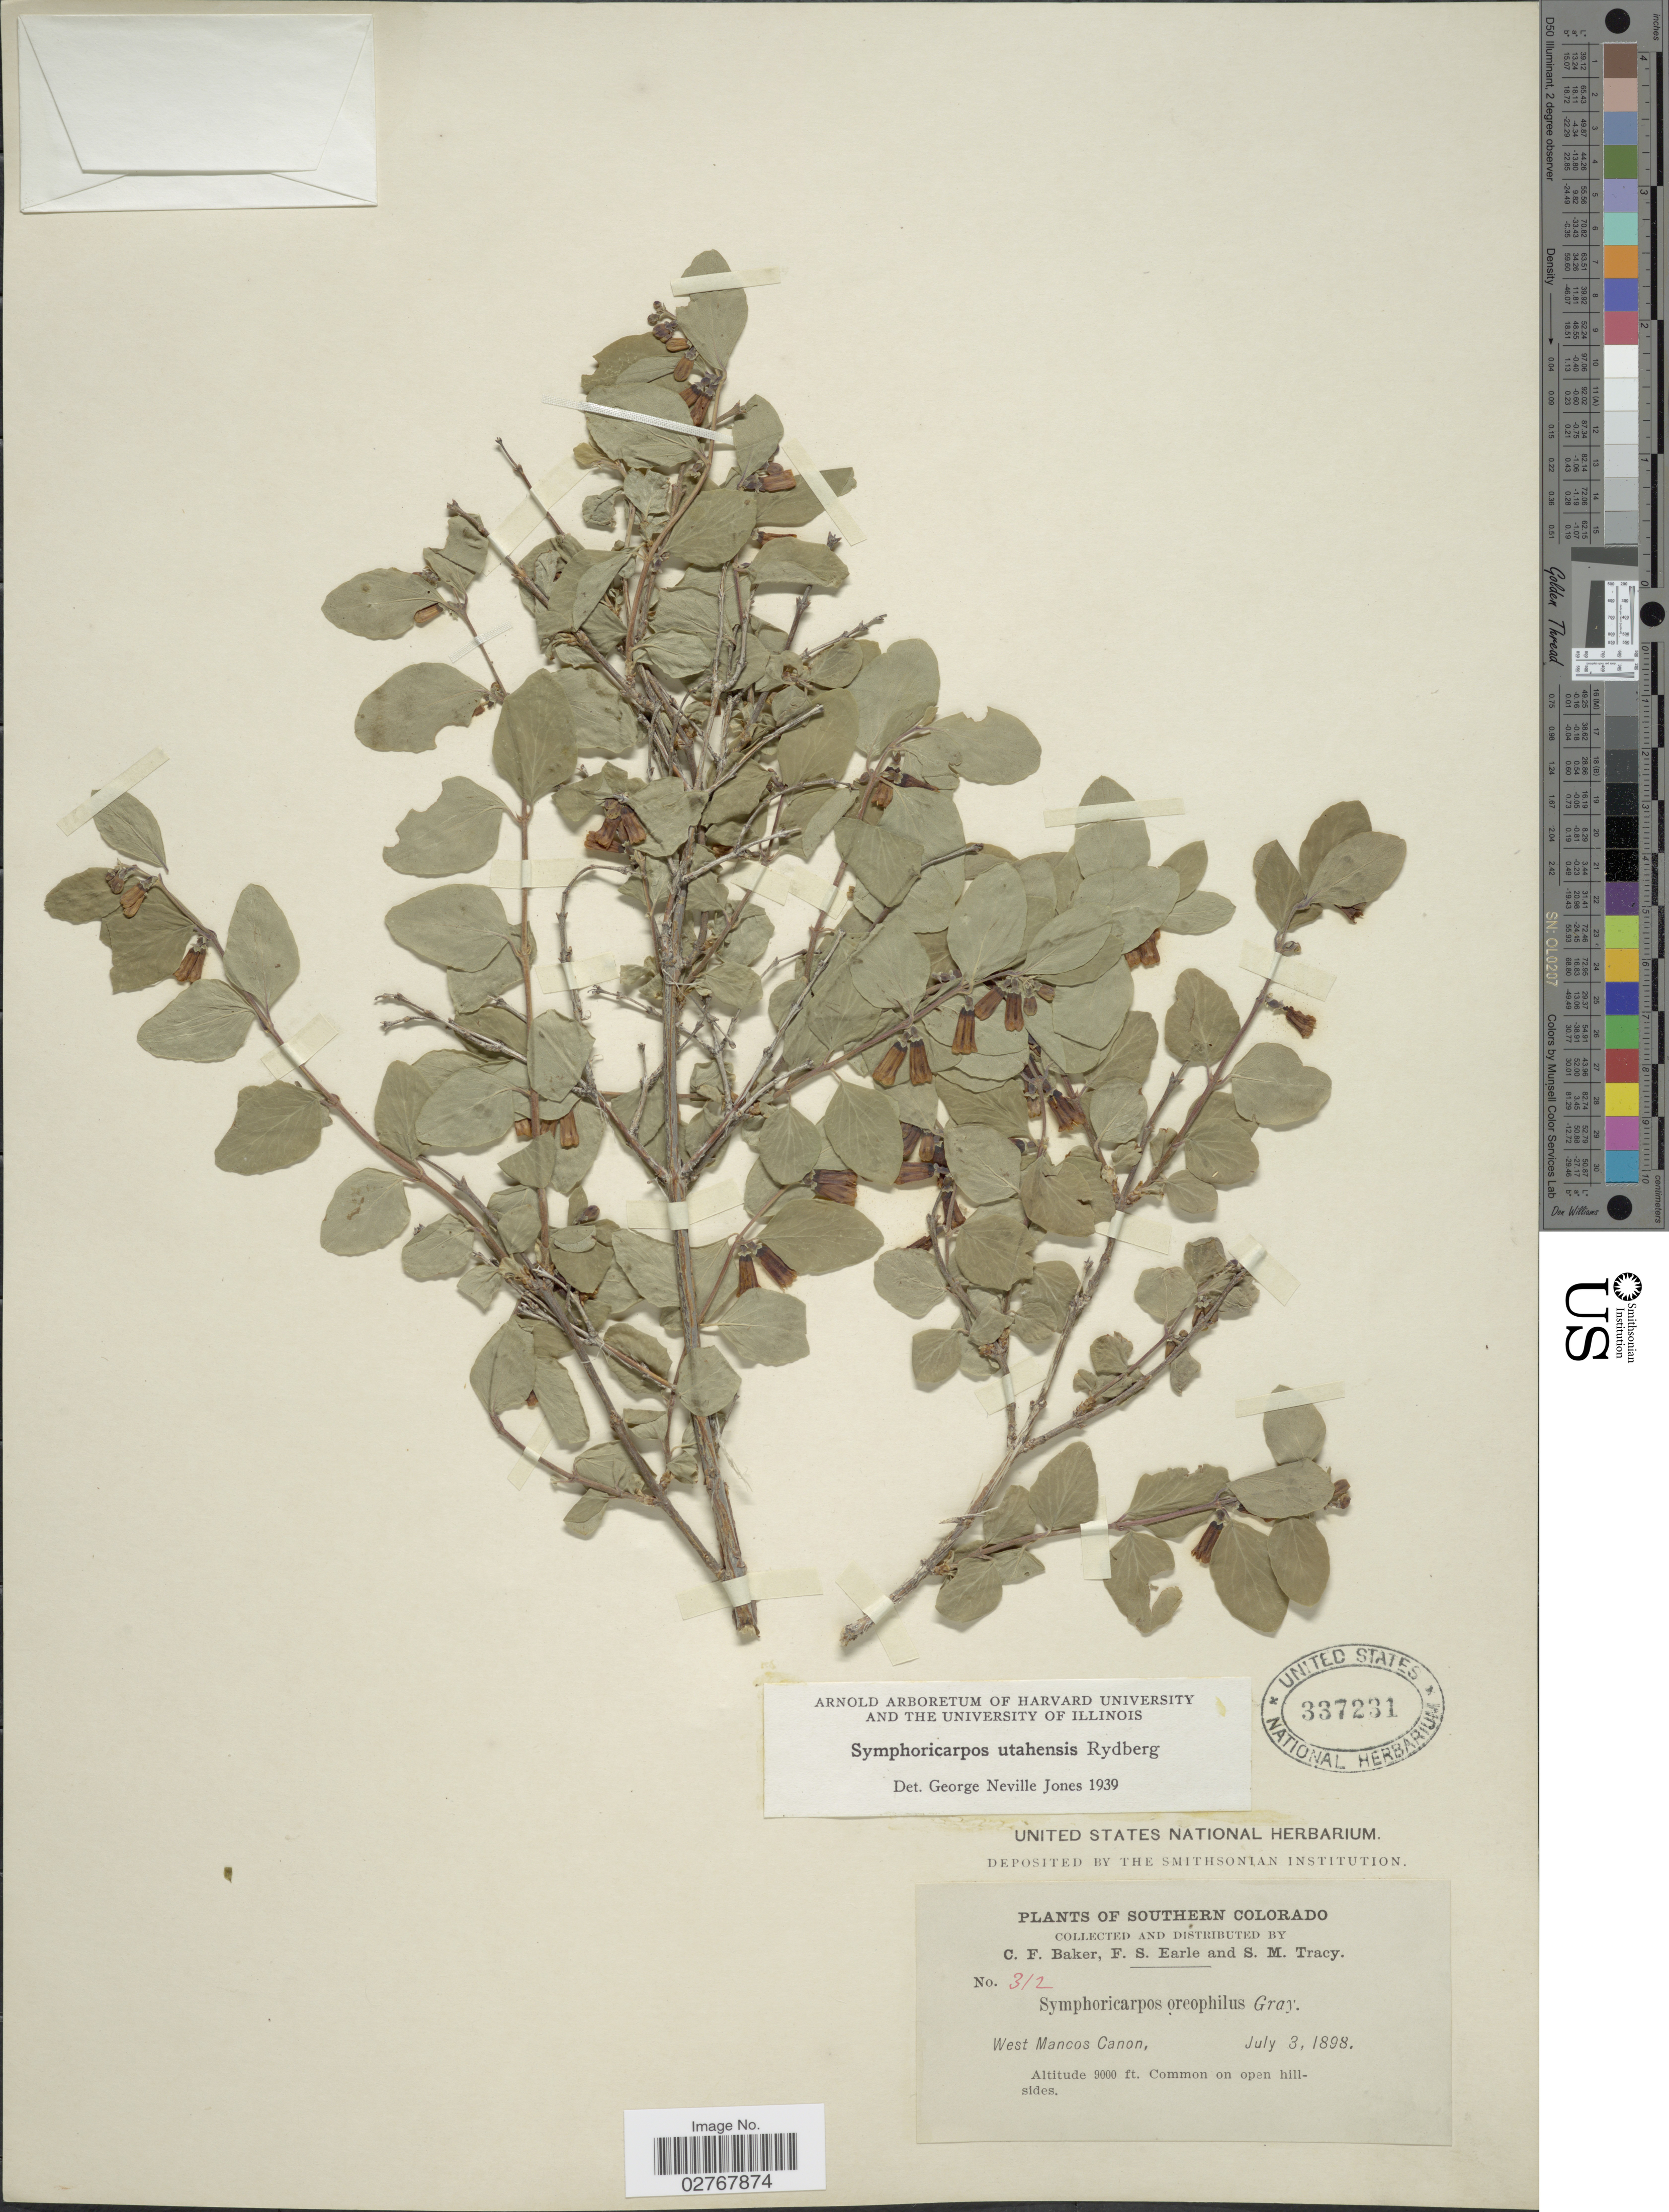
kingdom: Plantae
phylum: Tracheophyta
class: Magnoliopsida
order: Dipsacales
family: Caprifoliaceae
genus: Symphoricarpos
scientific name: Symphoricarpos utahensis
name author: Rydb.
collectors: C. F. Baker, F. S. Earle & S. M. Tracy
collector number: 312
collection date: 1898-07-03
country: United States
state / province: Colorado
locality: Southern Colorado, West Mancos Canon.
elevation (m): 2743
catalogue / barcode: US 337231